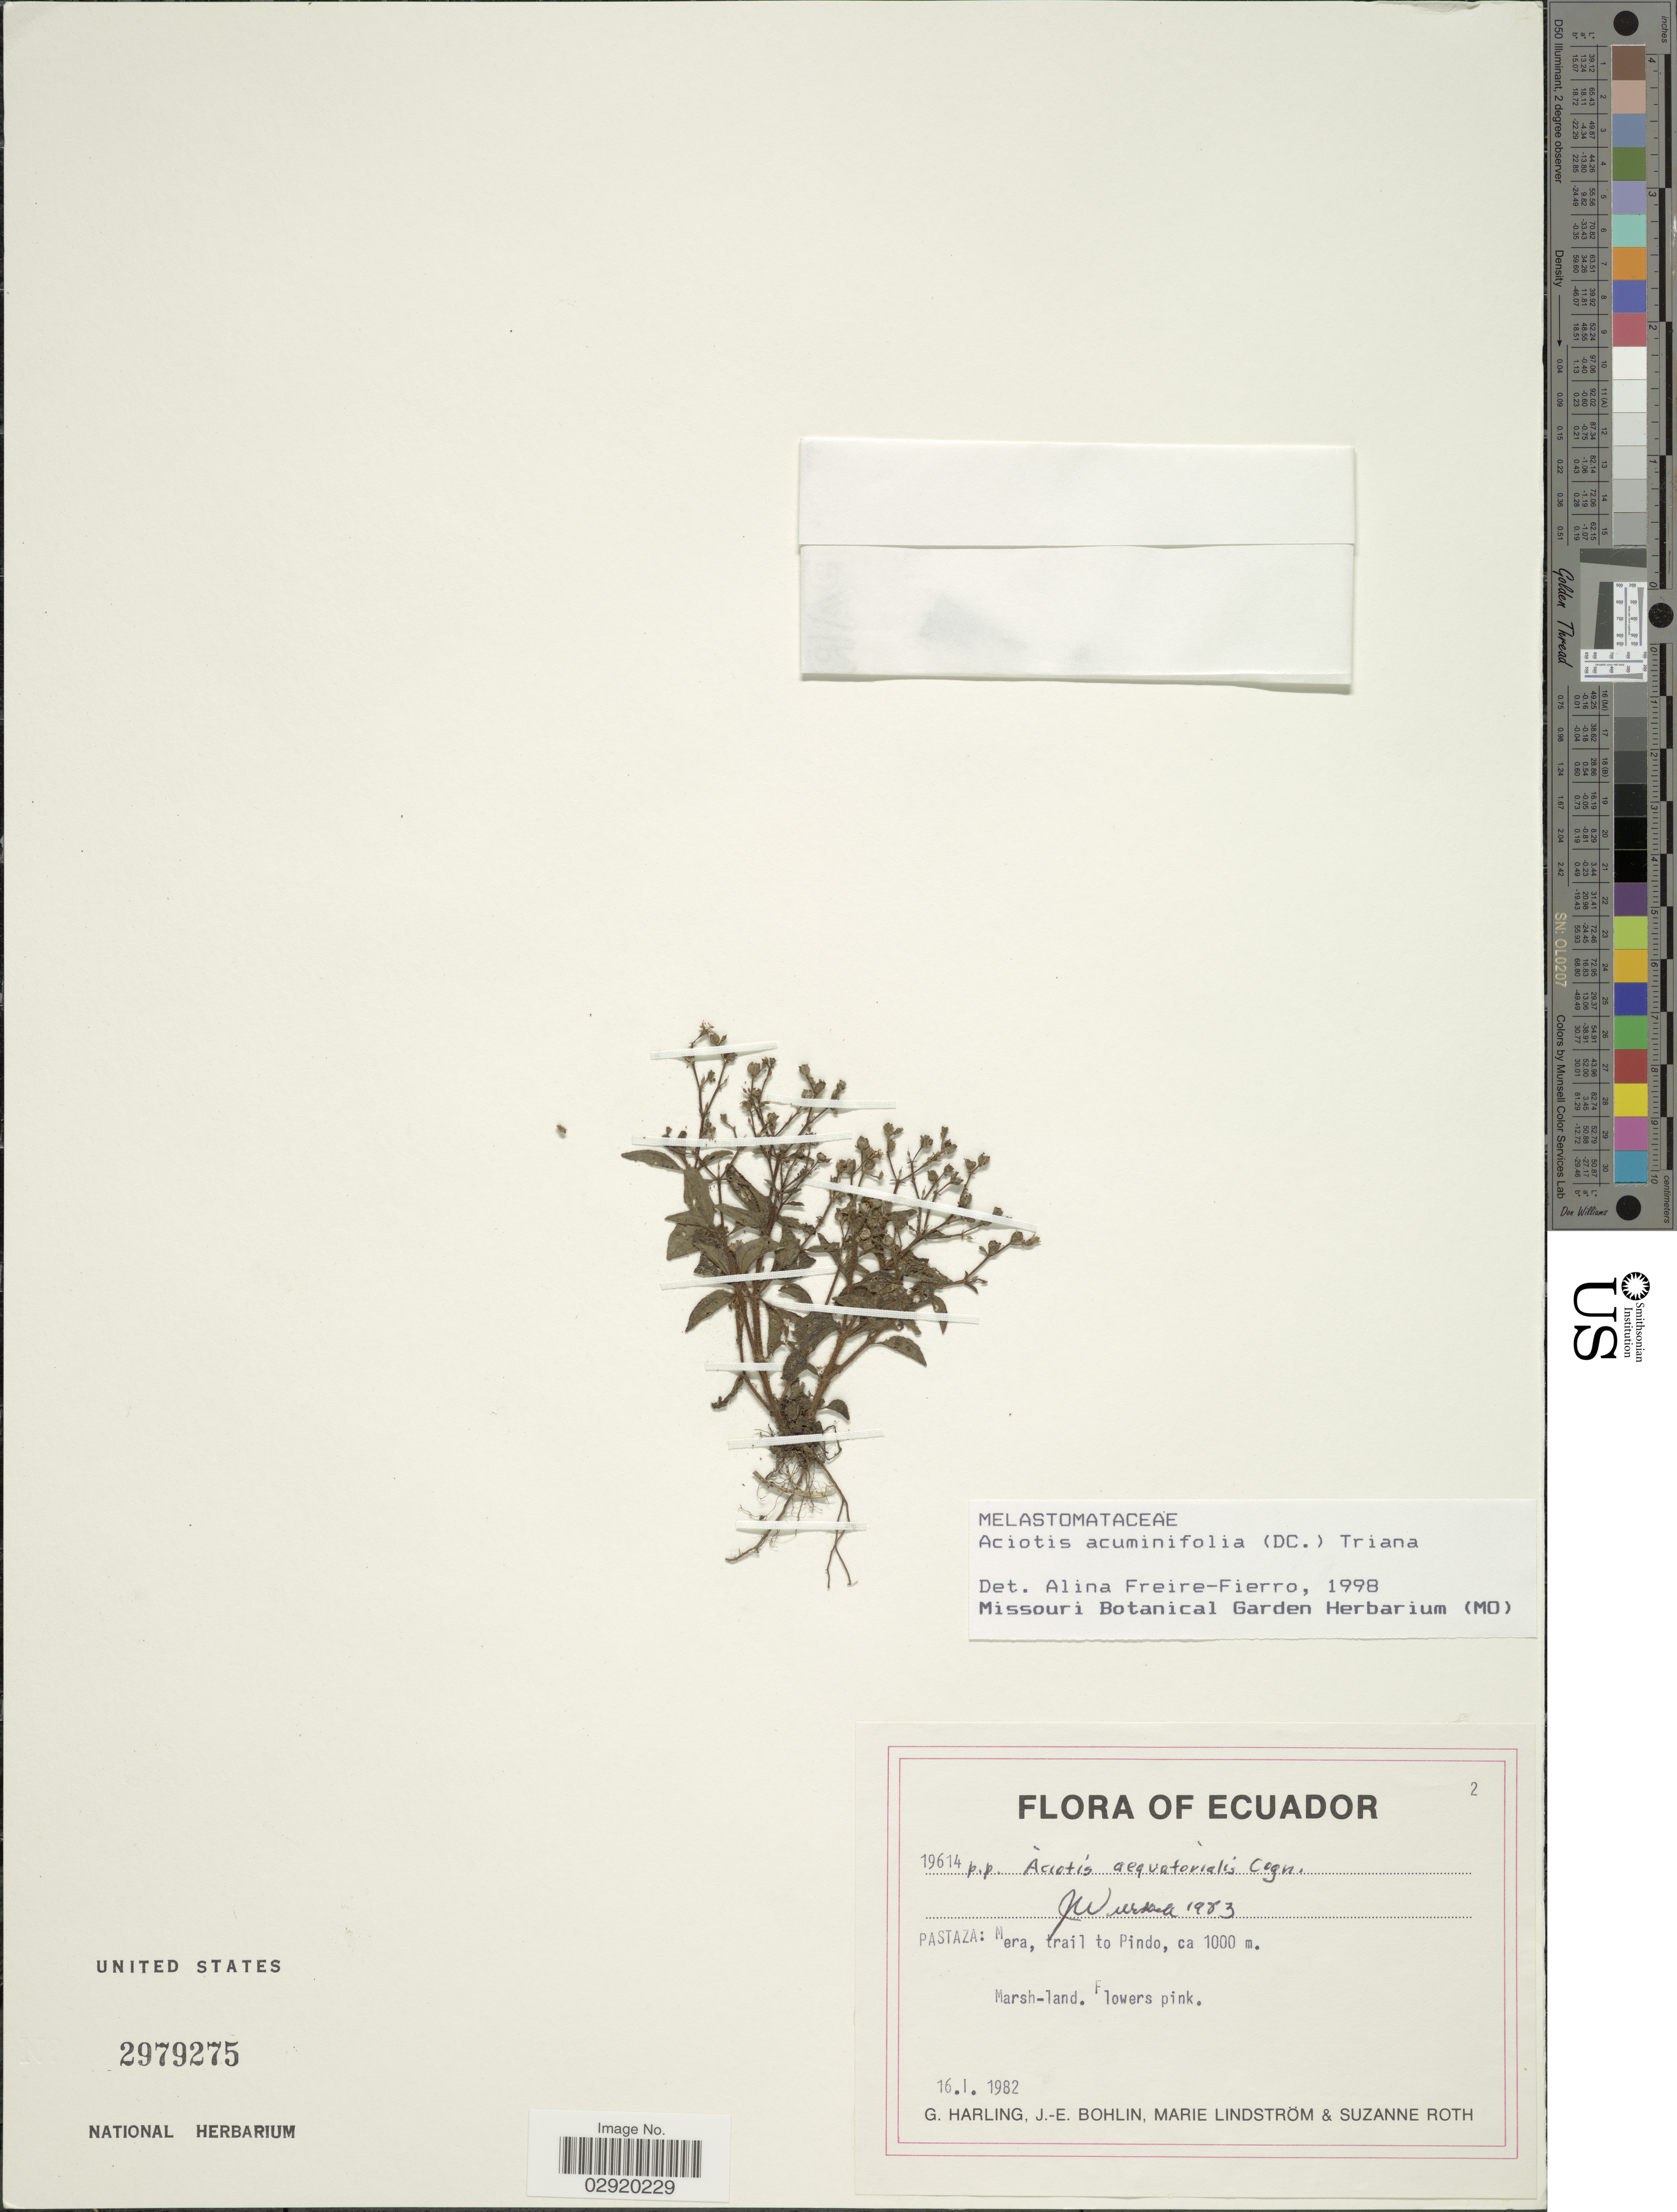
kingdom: Plantae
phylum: Tracheophyta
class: Magnoliopsida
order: Myrtales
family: Melastomataceae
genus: Aciotis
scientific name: Aciotis acuminifolia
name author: (Mart. ex DC.) Triana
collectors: G. Harling, J. Bohlin, M. Lindström & S. Roth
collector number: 19614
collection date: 1982-01-16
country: Ecuador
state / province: Pastaza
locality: Mera, trail to Pindo.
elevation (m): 1000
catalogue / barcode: US 2979275